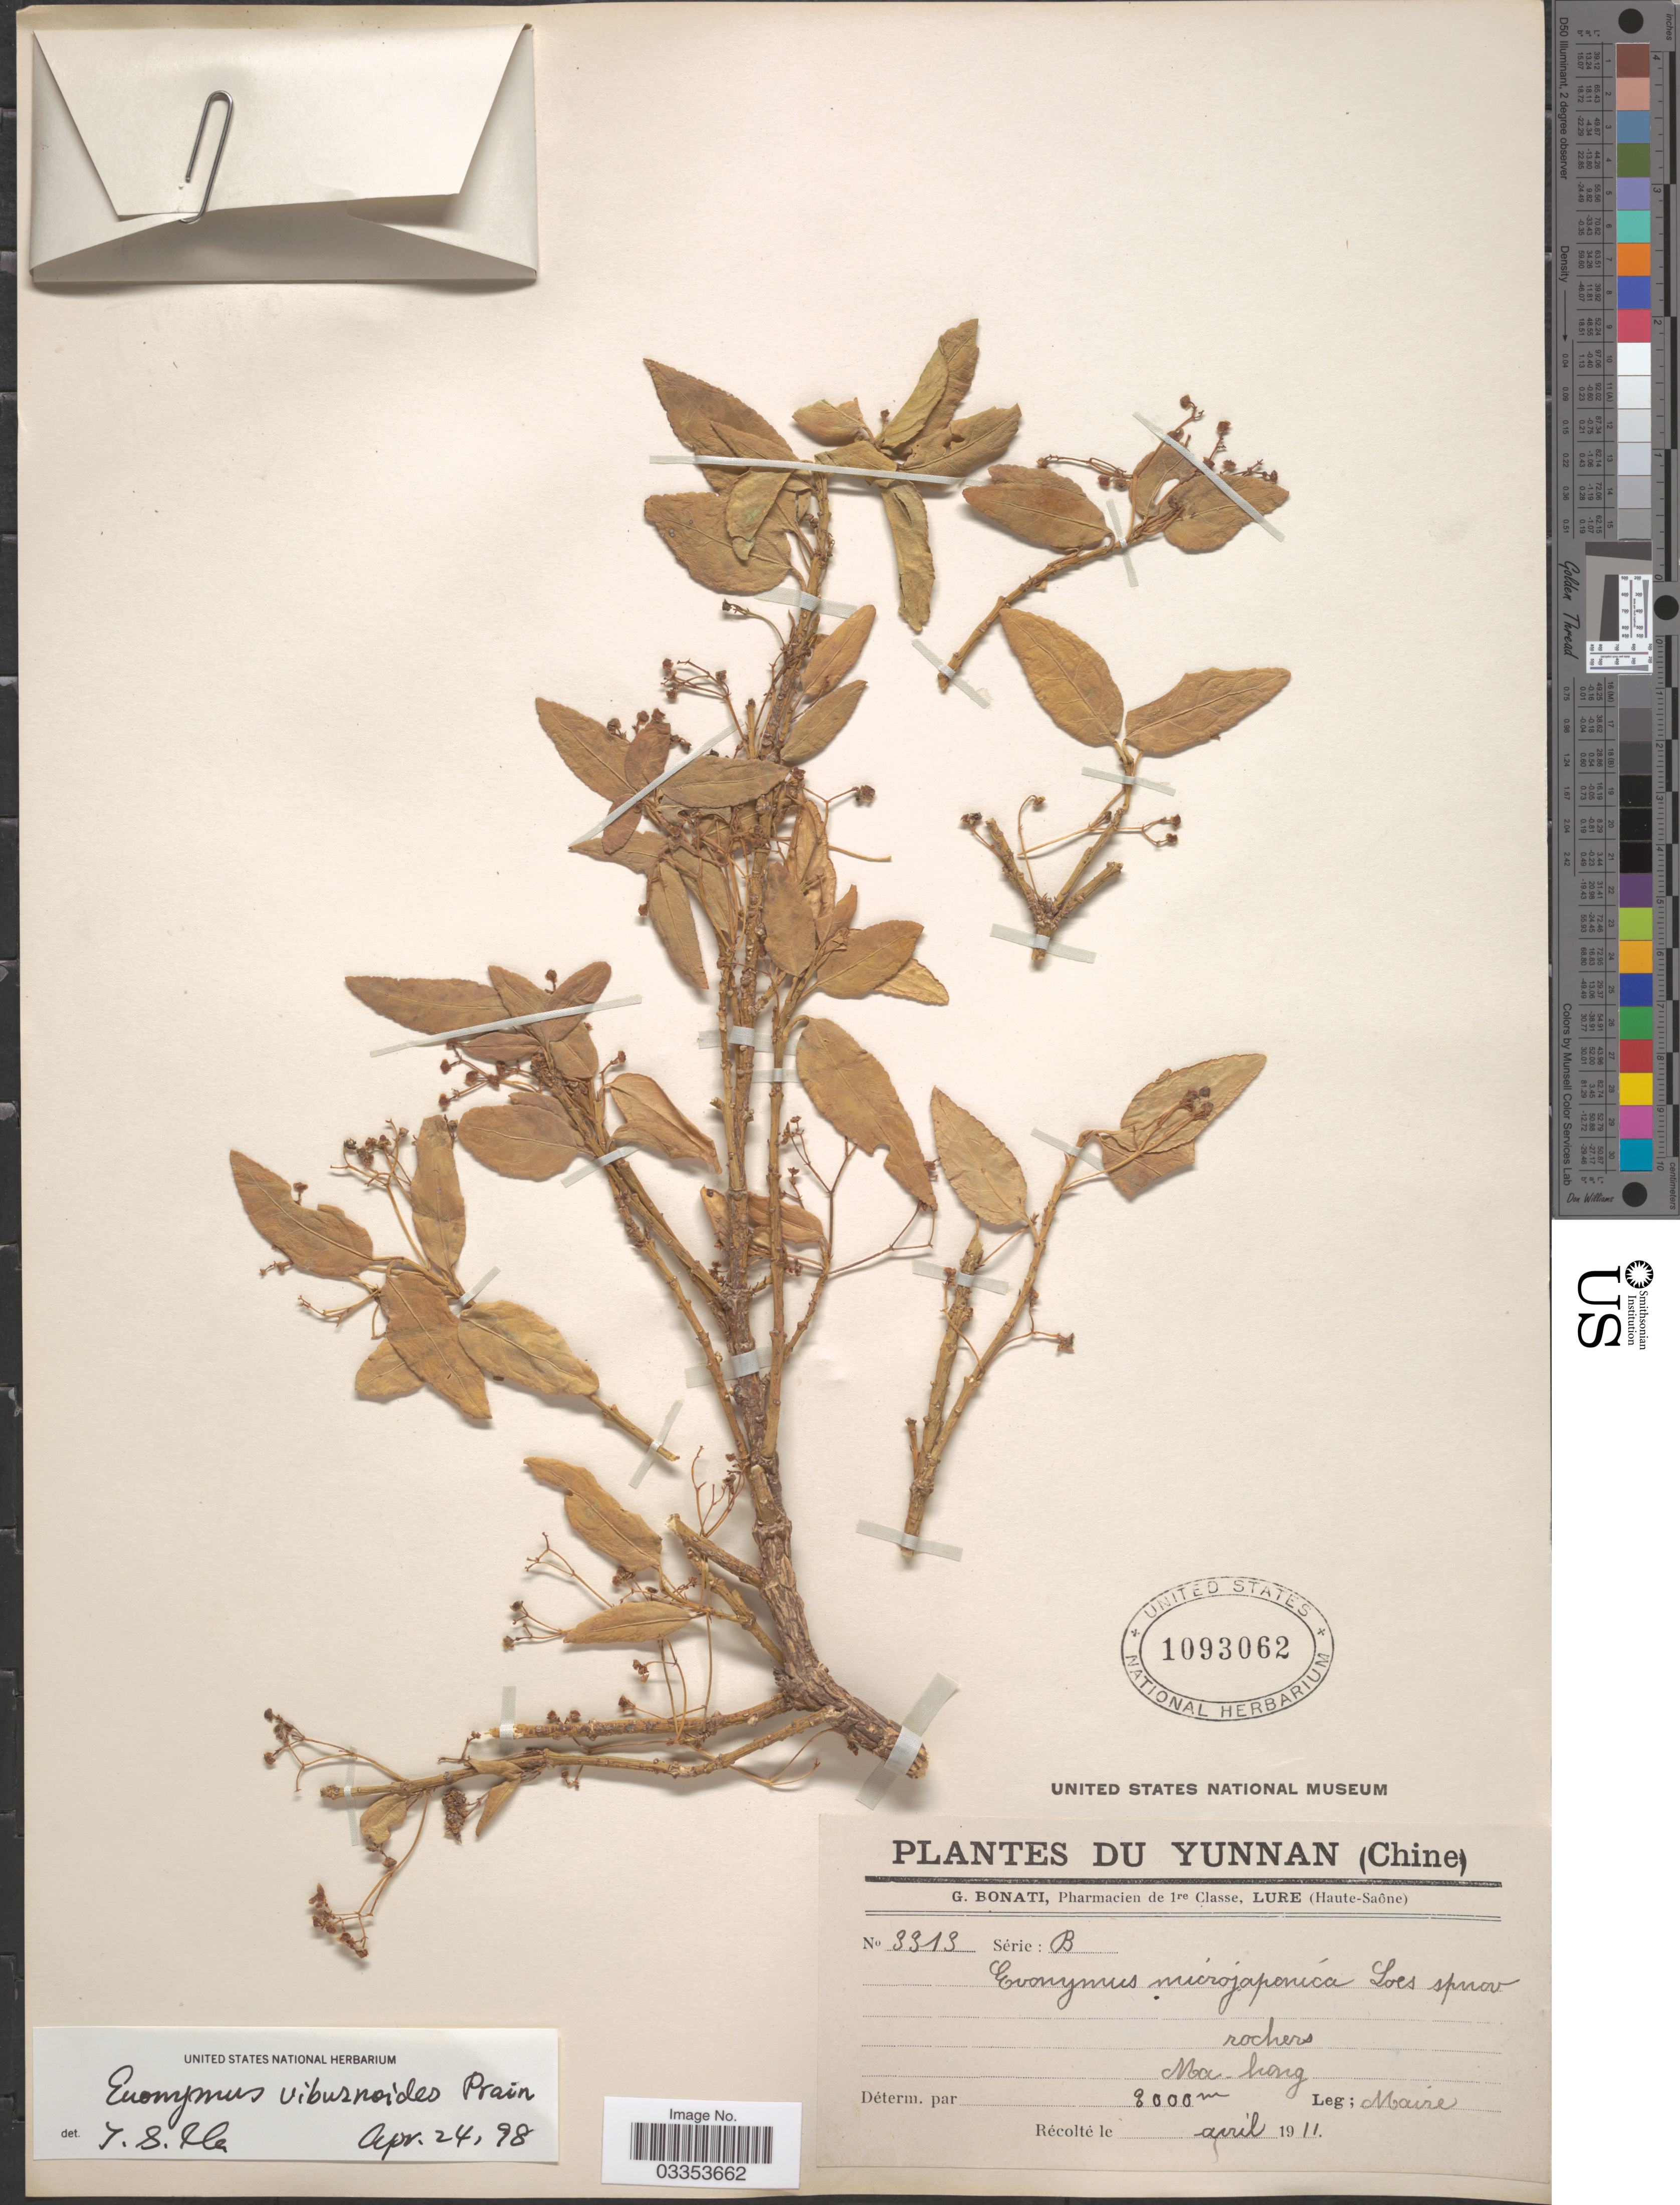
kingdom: Plantae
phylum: Tracheophyta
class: Magnoliopsida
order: Celastrales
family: Celastraceae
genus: Euonymus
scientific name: Euonymus viburnoides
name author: Prain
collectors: G. Bonati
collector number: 3313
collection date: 1911-04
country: China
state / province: Yunnan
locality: Mac-hong.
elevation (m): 3000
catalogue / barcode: US 1093062